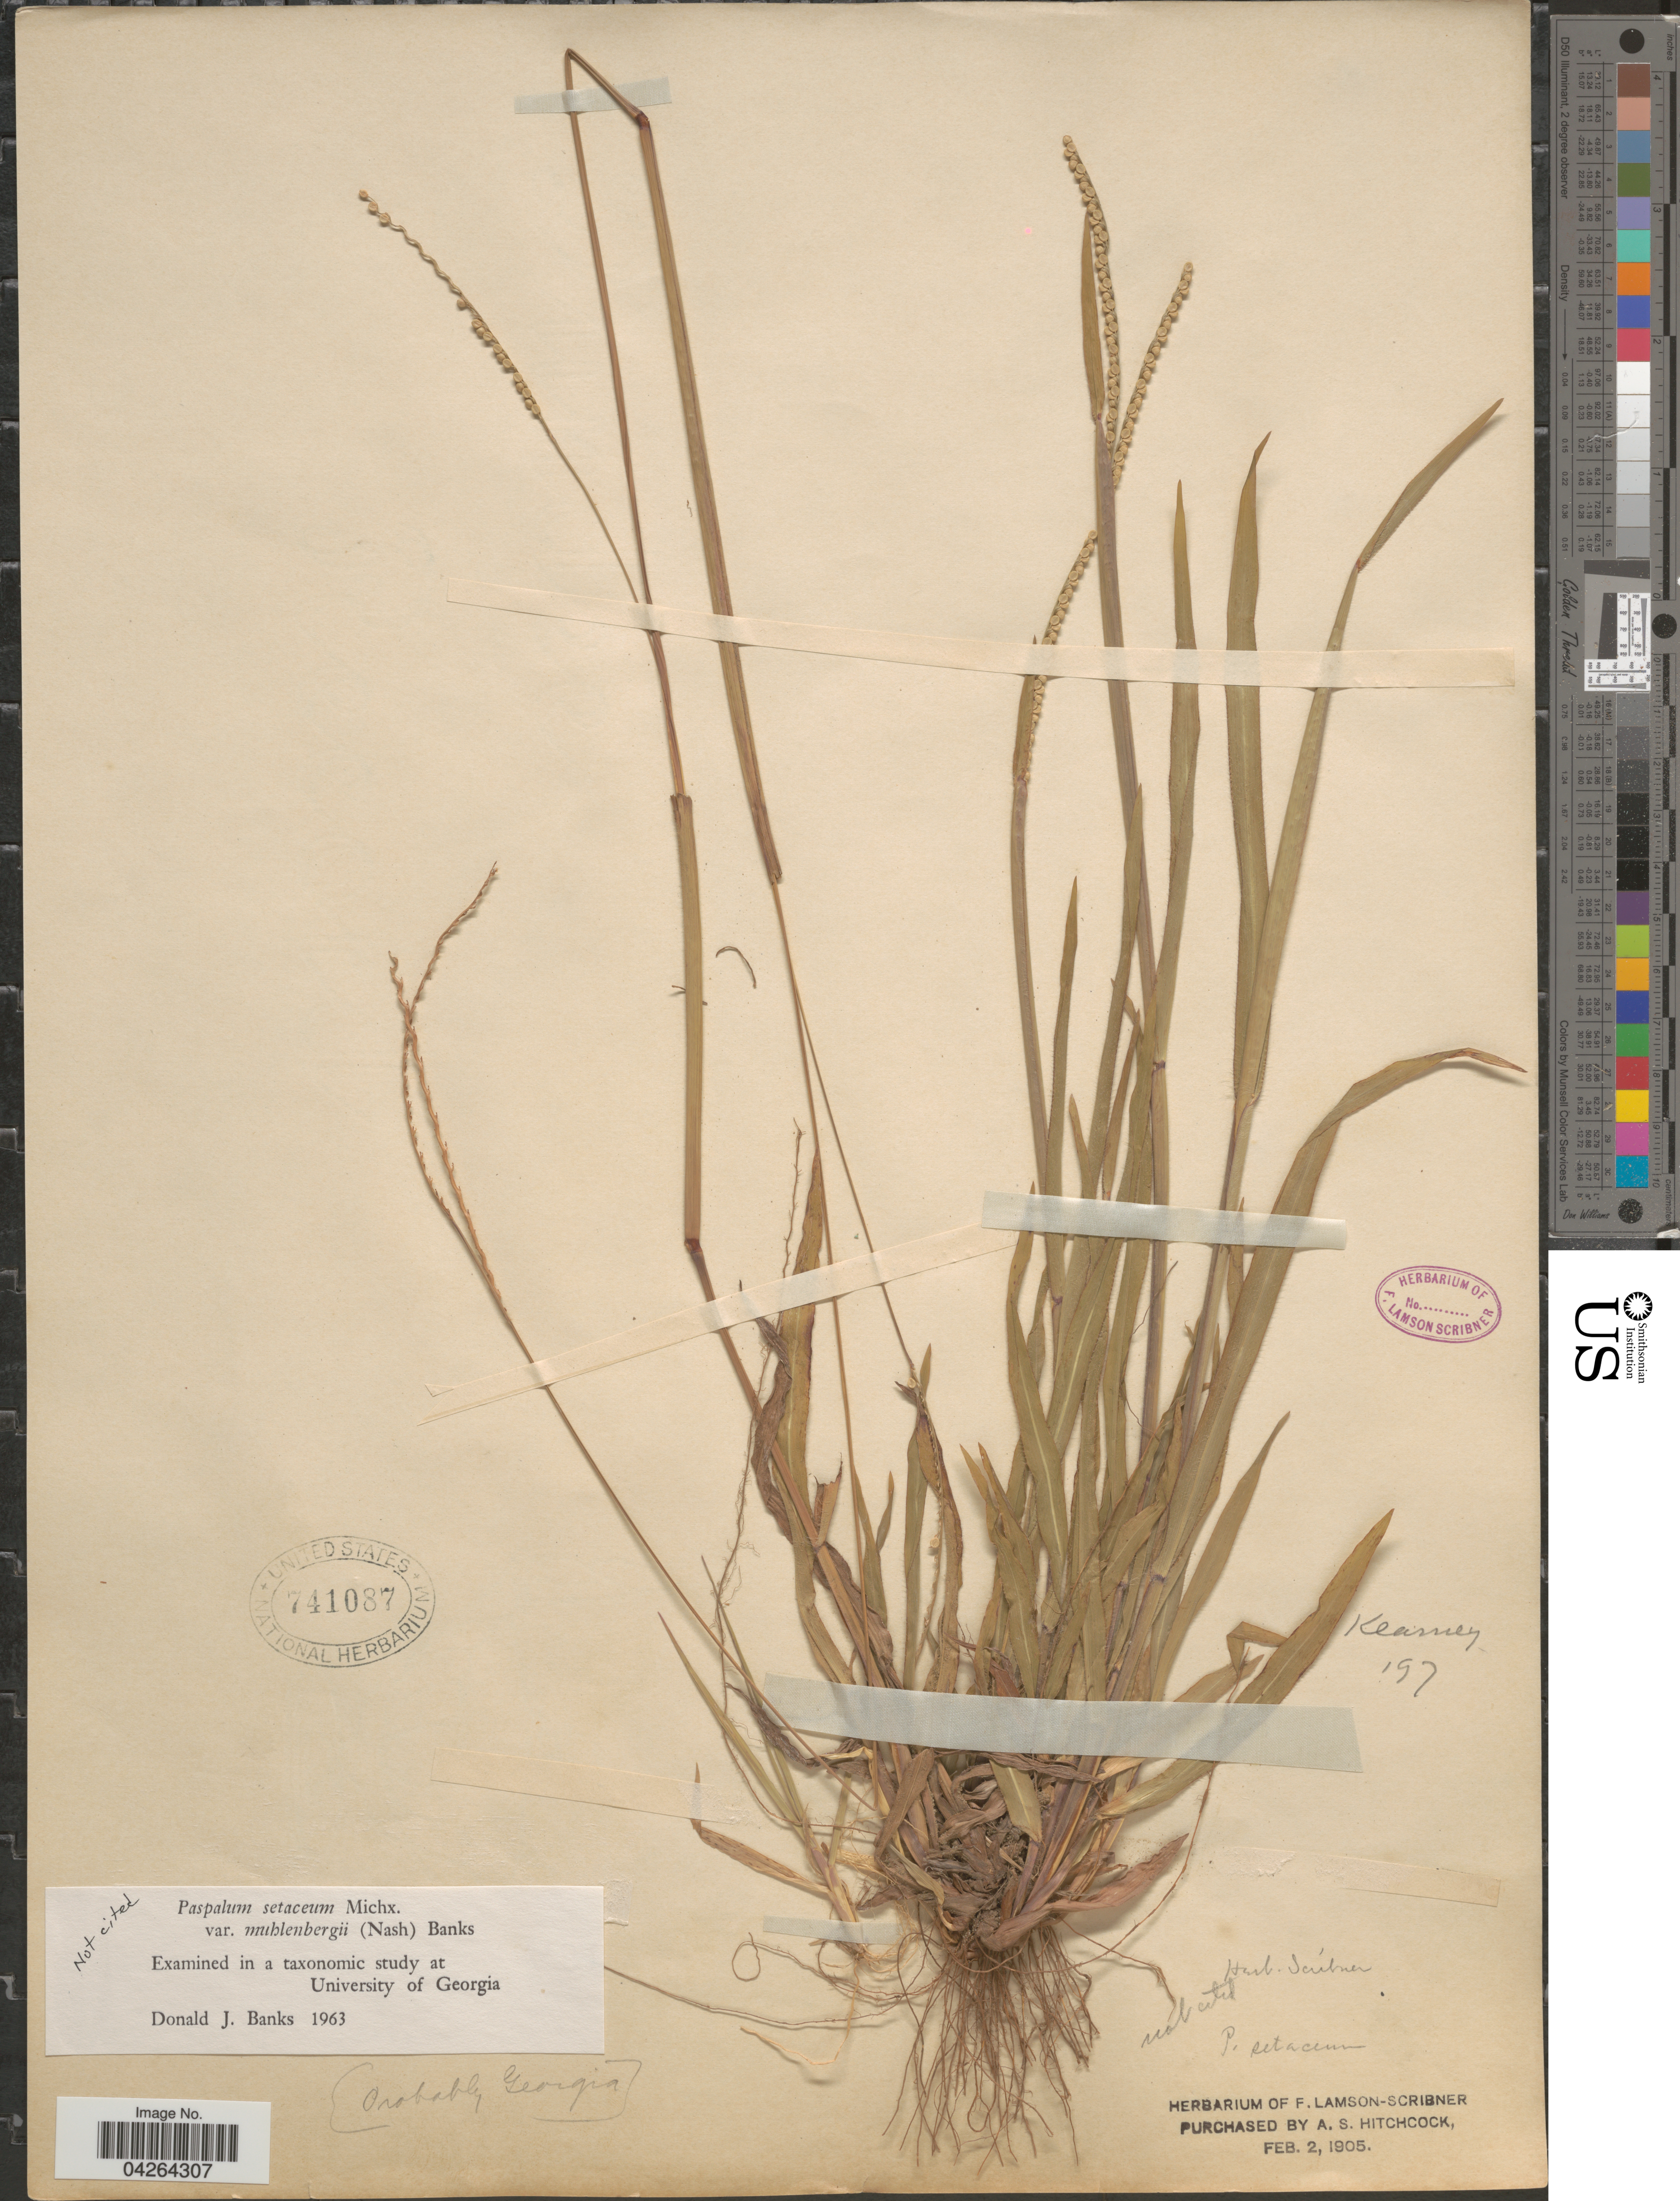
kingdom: Plantae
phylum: Tracheophyta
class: Liliopsida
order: Poales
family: Poaceae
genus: Paspalum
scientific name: Paspalum setaceum var. muhlenbergii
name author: (Nash) D.J. Banks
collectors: Kearney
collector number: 197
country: United States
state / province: Georgia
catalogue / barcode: US 741087